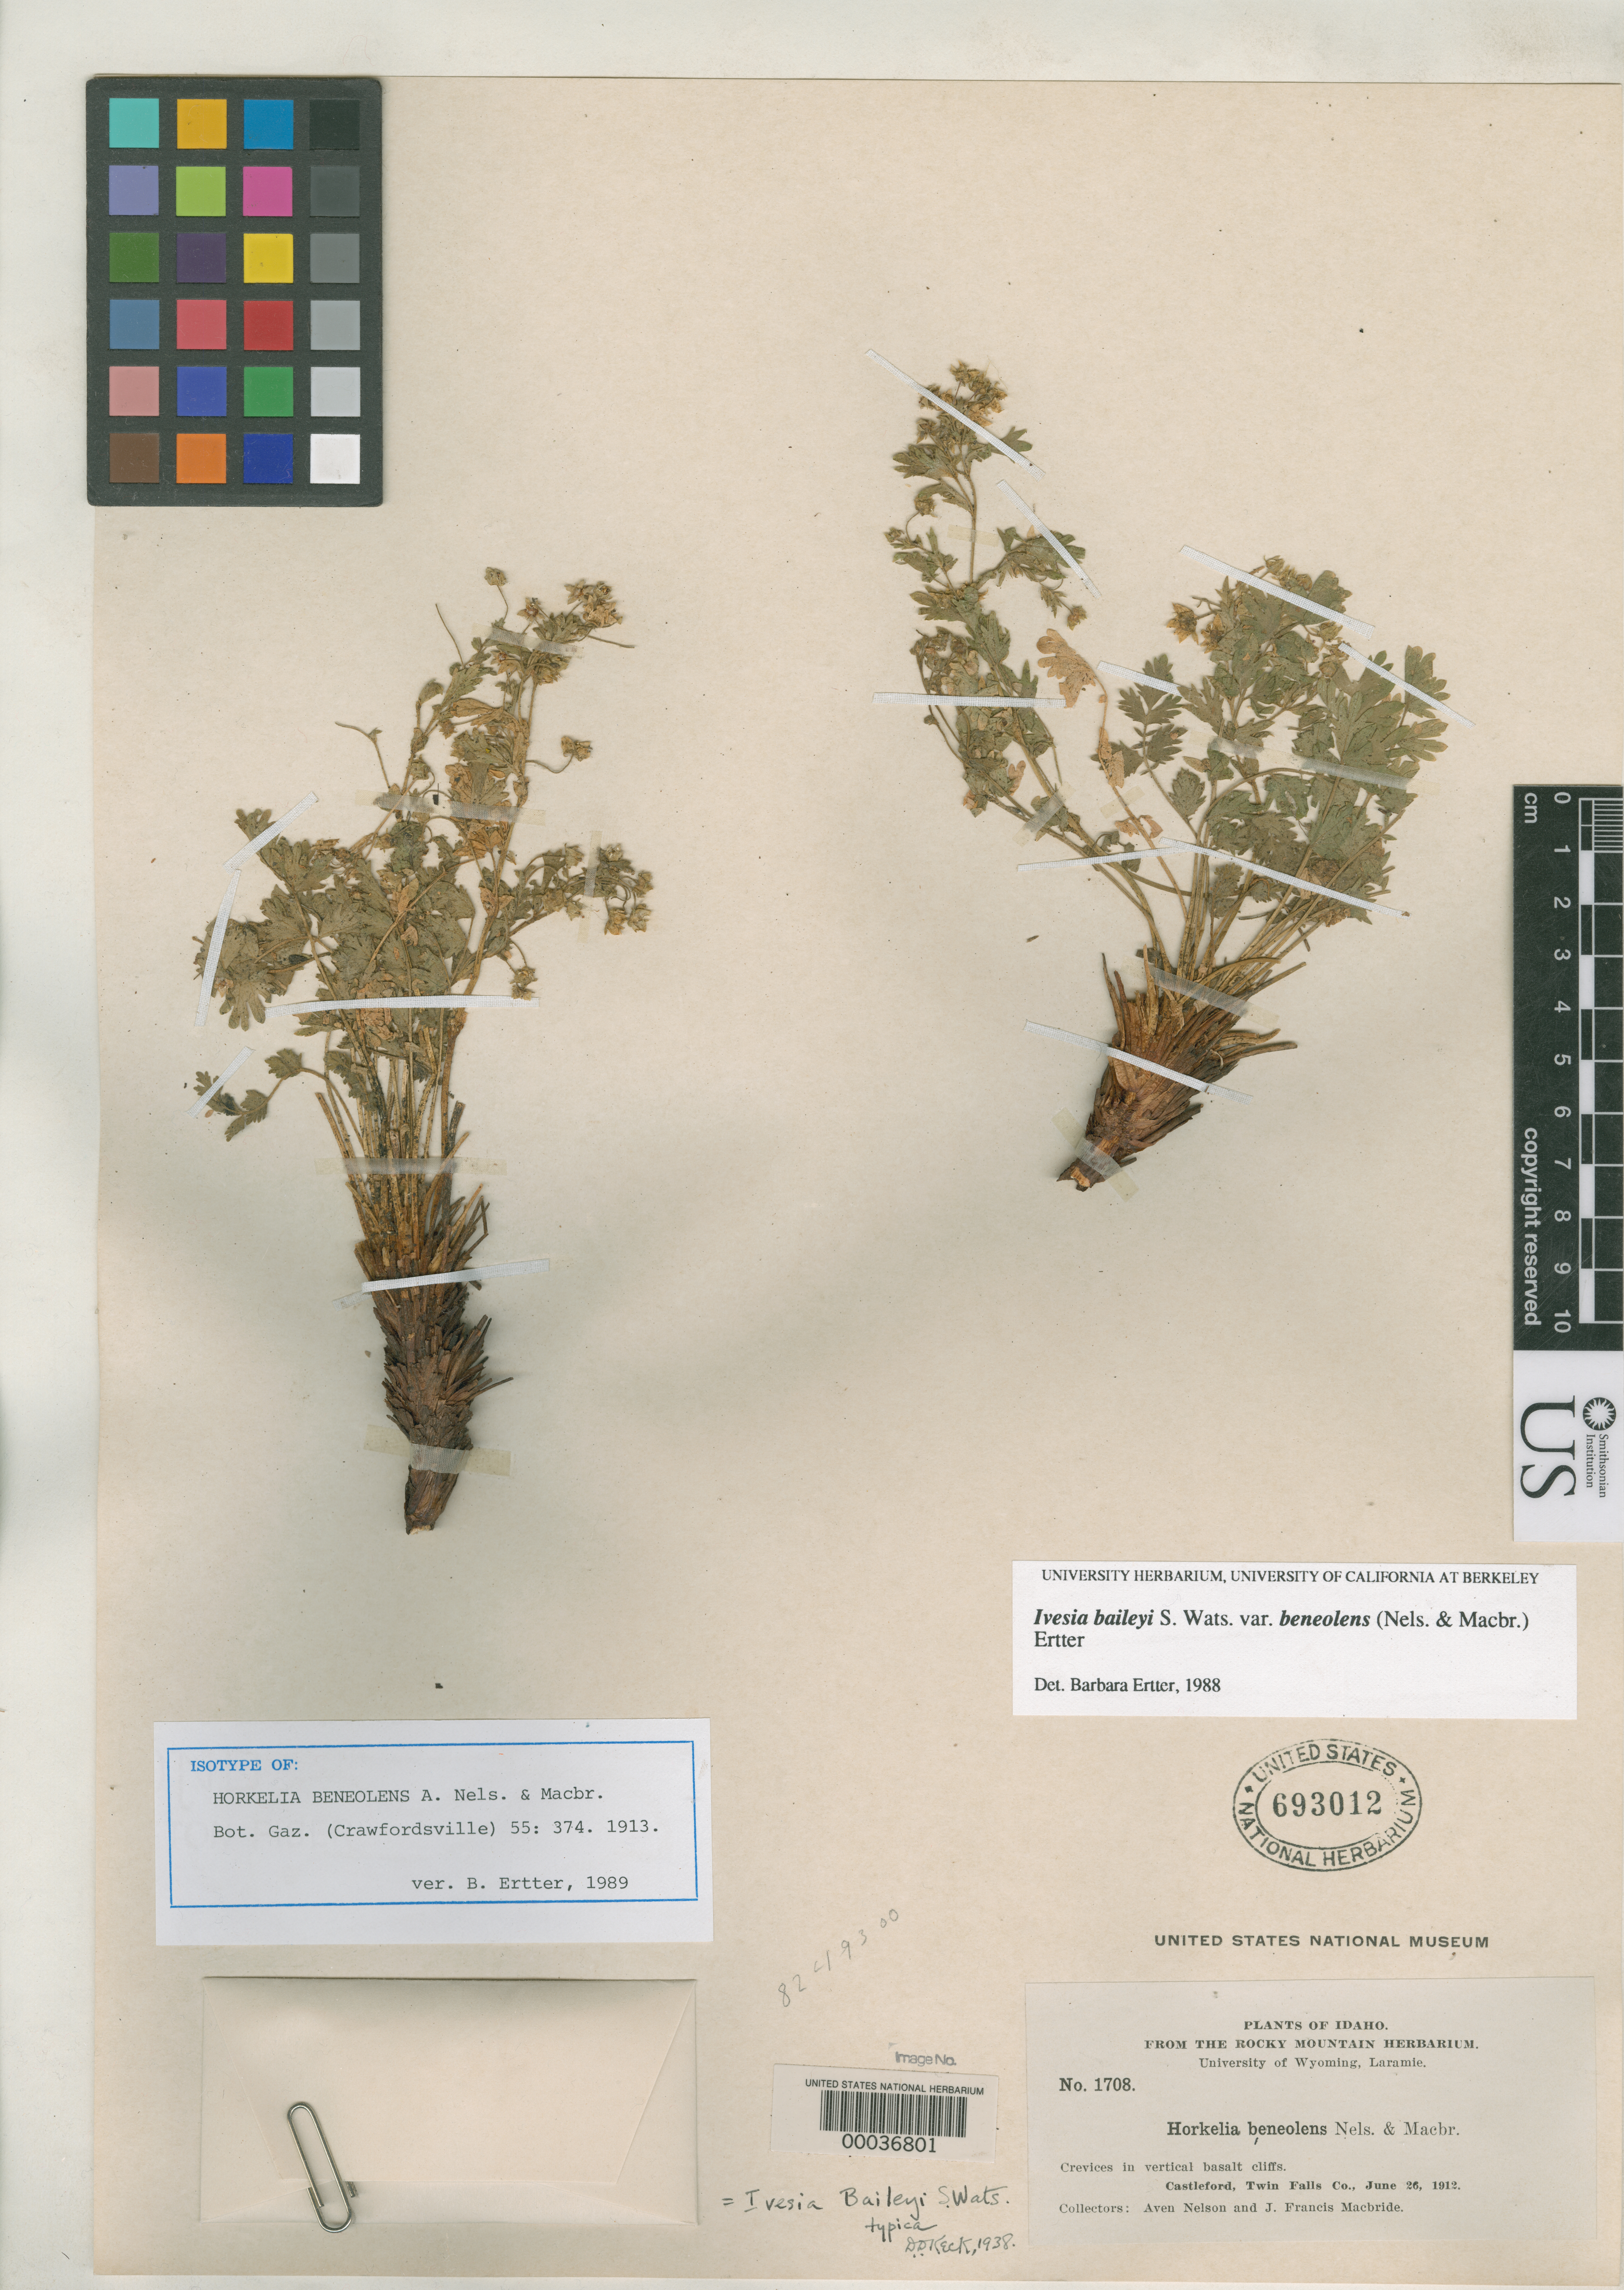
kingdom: Plantae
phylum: Tracheophyta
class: Magnoliopsida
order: Rosales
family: Rosaceae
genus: Horkelia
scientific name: Horkelia beneolens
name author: A. Nelson & J.F. Macbr.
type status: Isotype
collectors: A. Nelson & J. F. Macbride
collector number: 1708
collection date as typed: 26 Jun 1912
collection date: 1912-06-26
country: United States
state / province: Idaho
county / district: Twin Falls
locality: Castle Ford, Salmon River.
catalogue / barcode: US 693012